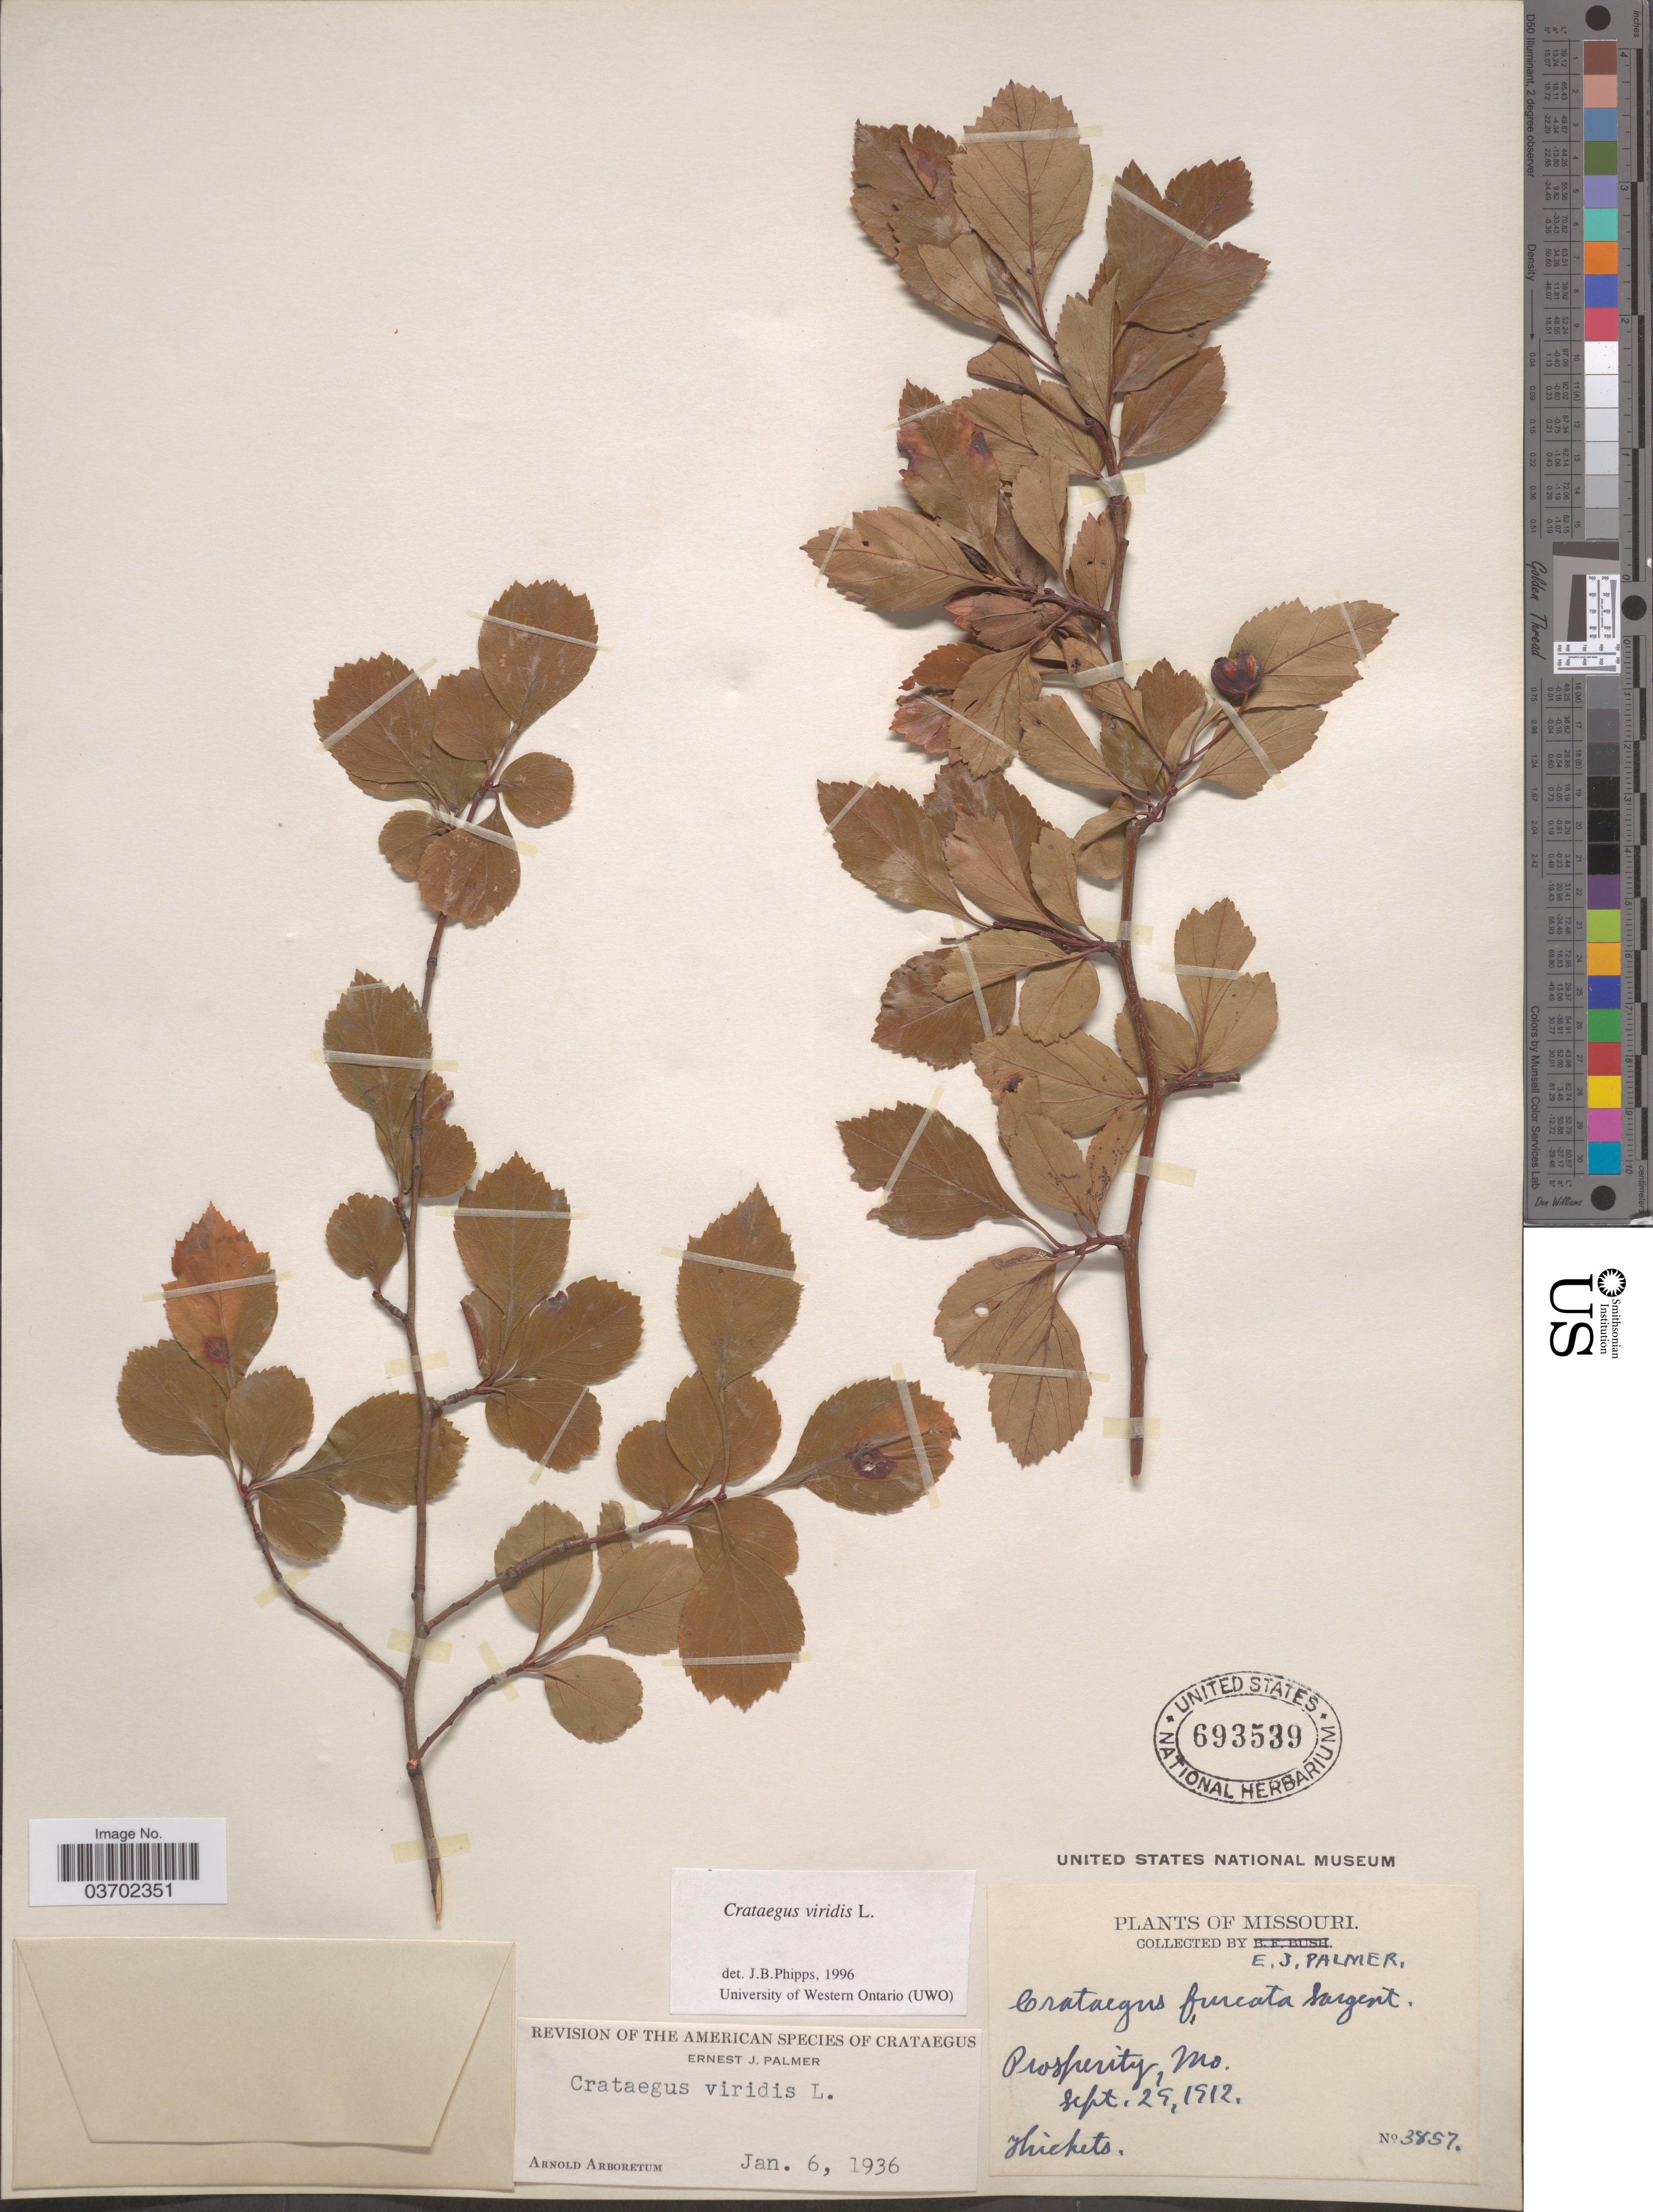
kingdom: Plantae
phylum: Tracheophyta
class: Magnoliopsida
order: Rosales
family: Rosaceae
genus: Crataegus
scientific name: Crataegus viridis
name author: L.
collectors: E. J. Palmer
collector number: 3857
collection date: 1912-09-29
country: United States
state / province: Missouri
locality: Prosperity.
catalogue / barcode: US 693539